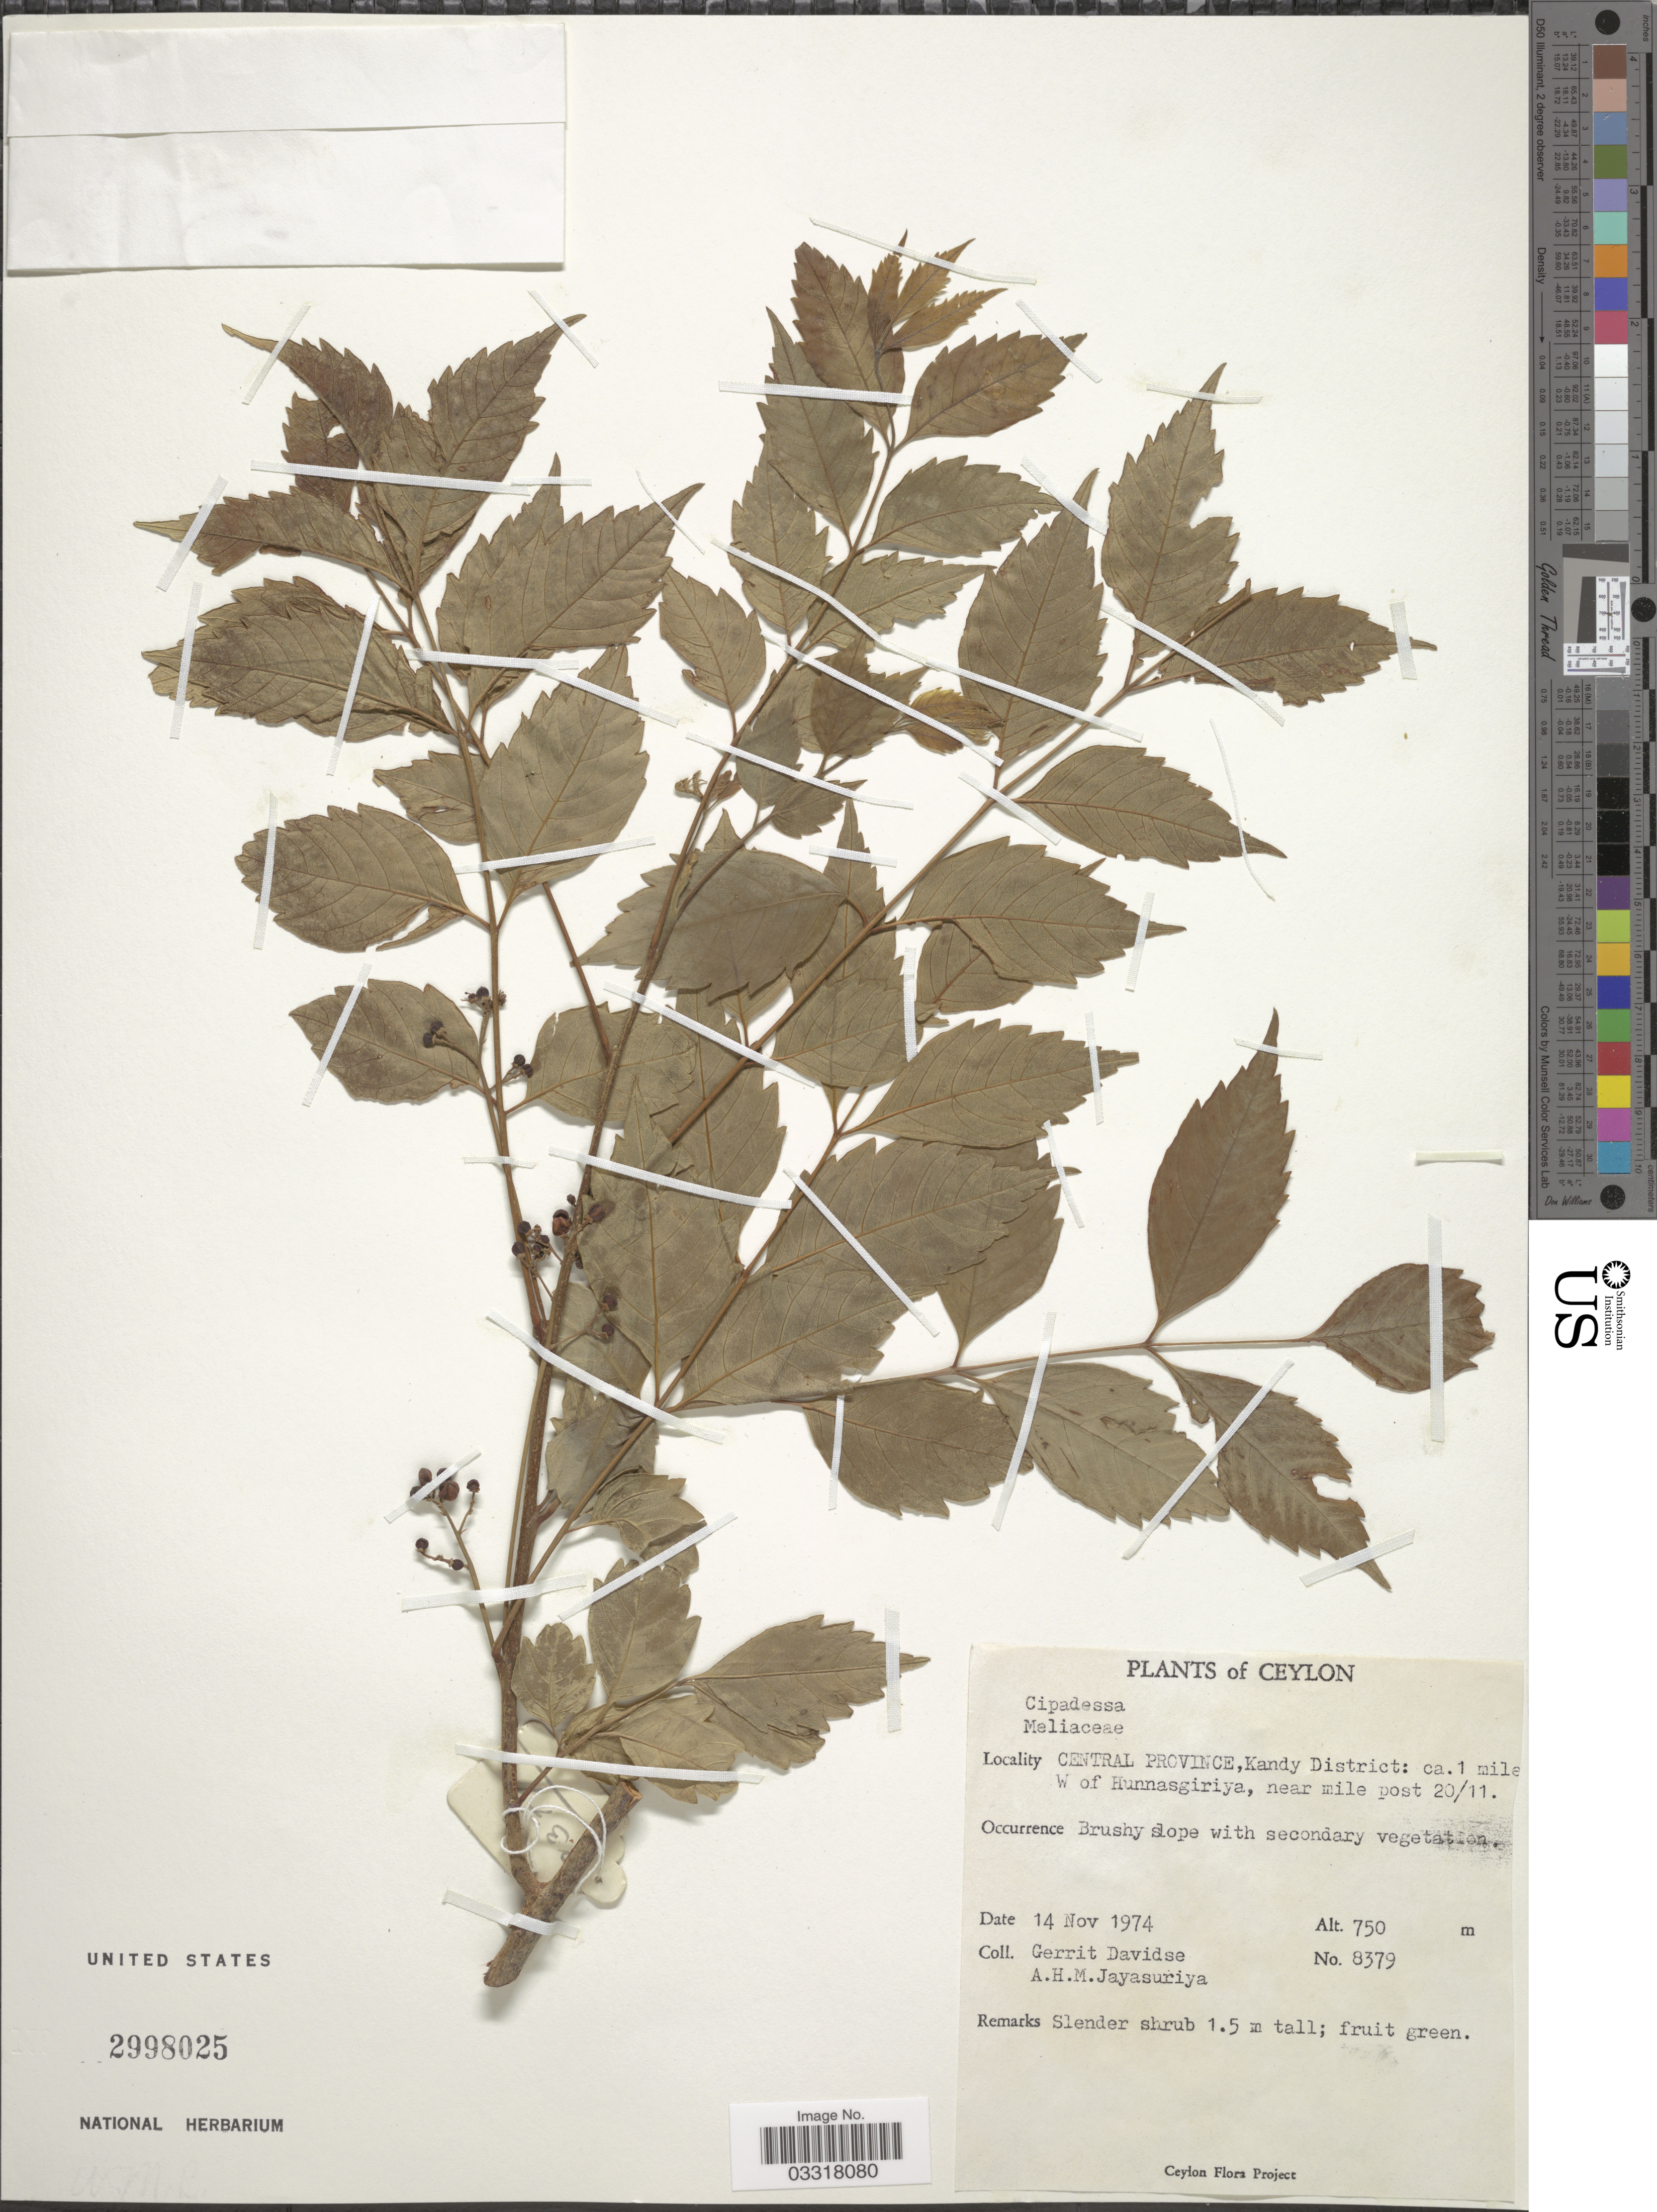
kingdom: Plantae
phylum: Tracheophyta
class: Magnoliopsida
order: Sapindales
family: Meliaceae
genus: Cipadessa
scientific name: Cipadessa baccifera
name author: Miq.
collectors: G. Davidse & A. H. Jayasuriya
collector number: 8379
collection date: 1974-11-14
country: Sri Lanka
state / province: Central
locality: Ceylon. Central Province, Kandy District: ca. 1 mile W of Hunnasgiriya, near mile post 20/11.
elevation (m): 750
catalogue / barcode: US 2998025